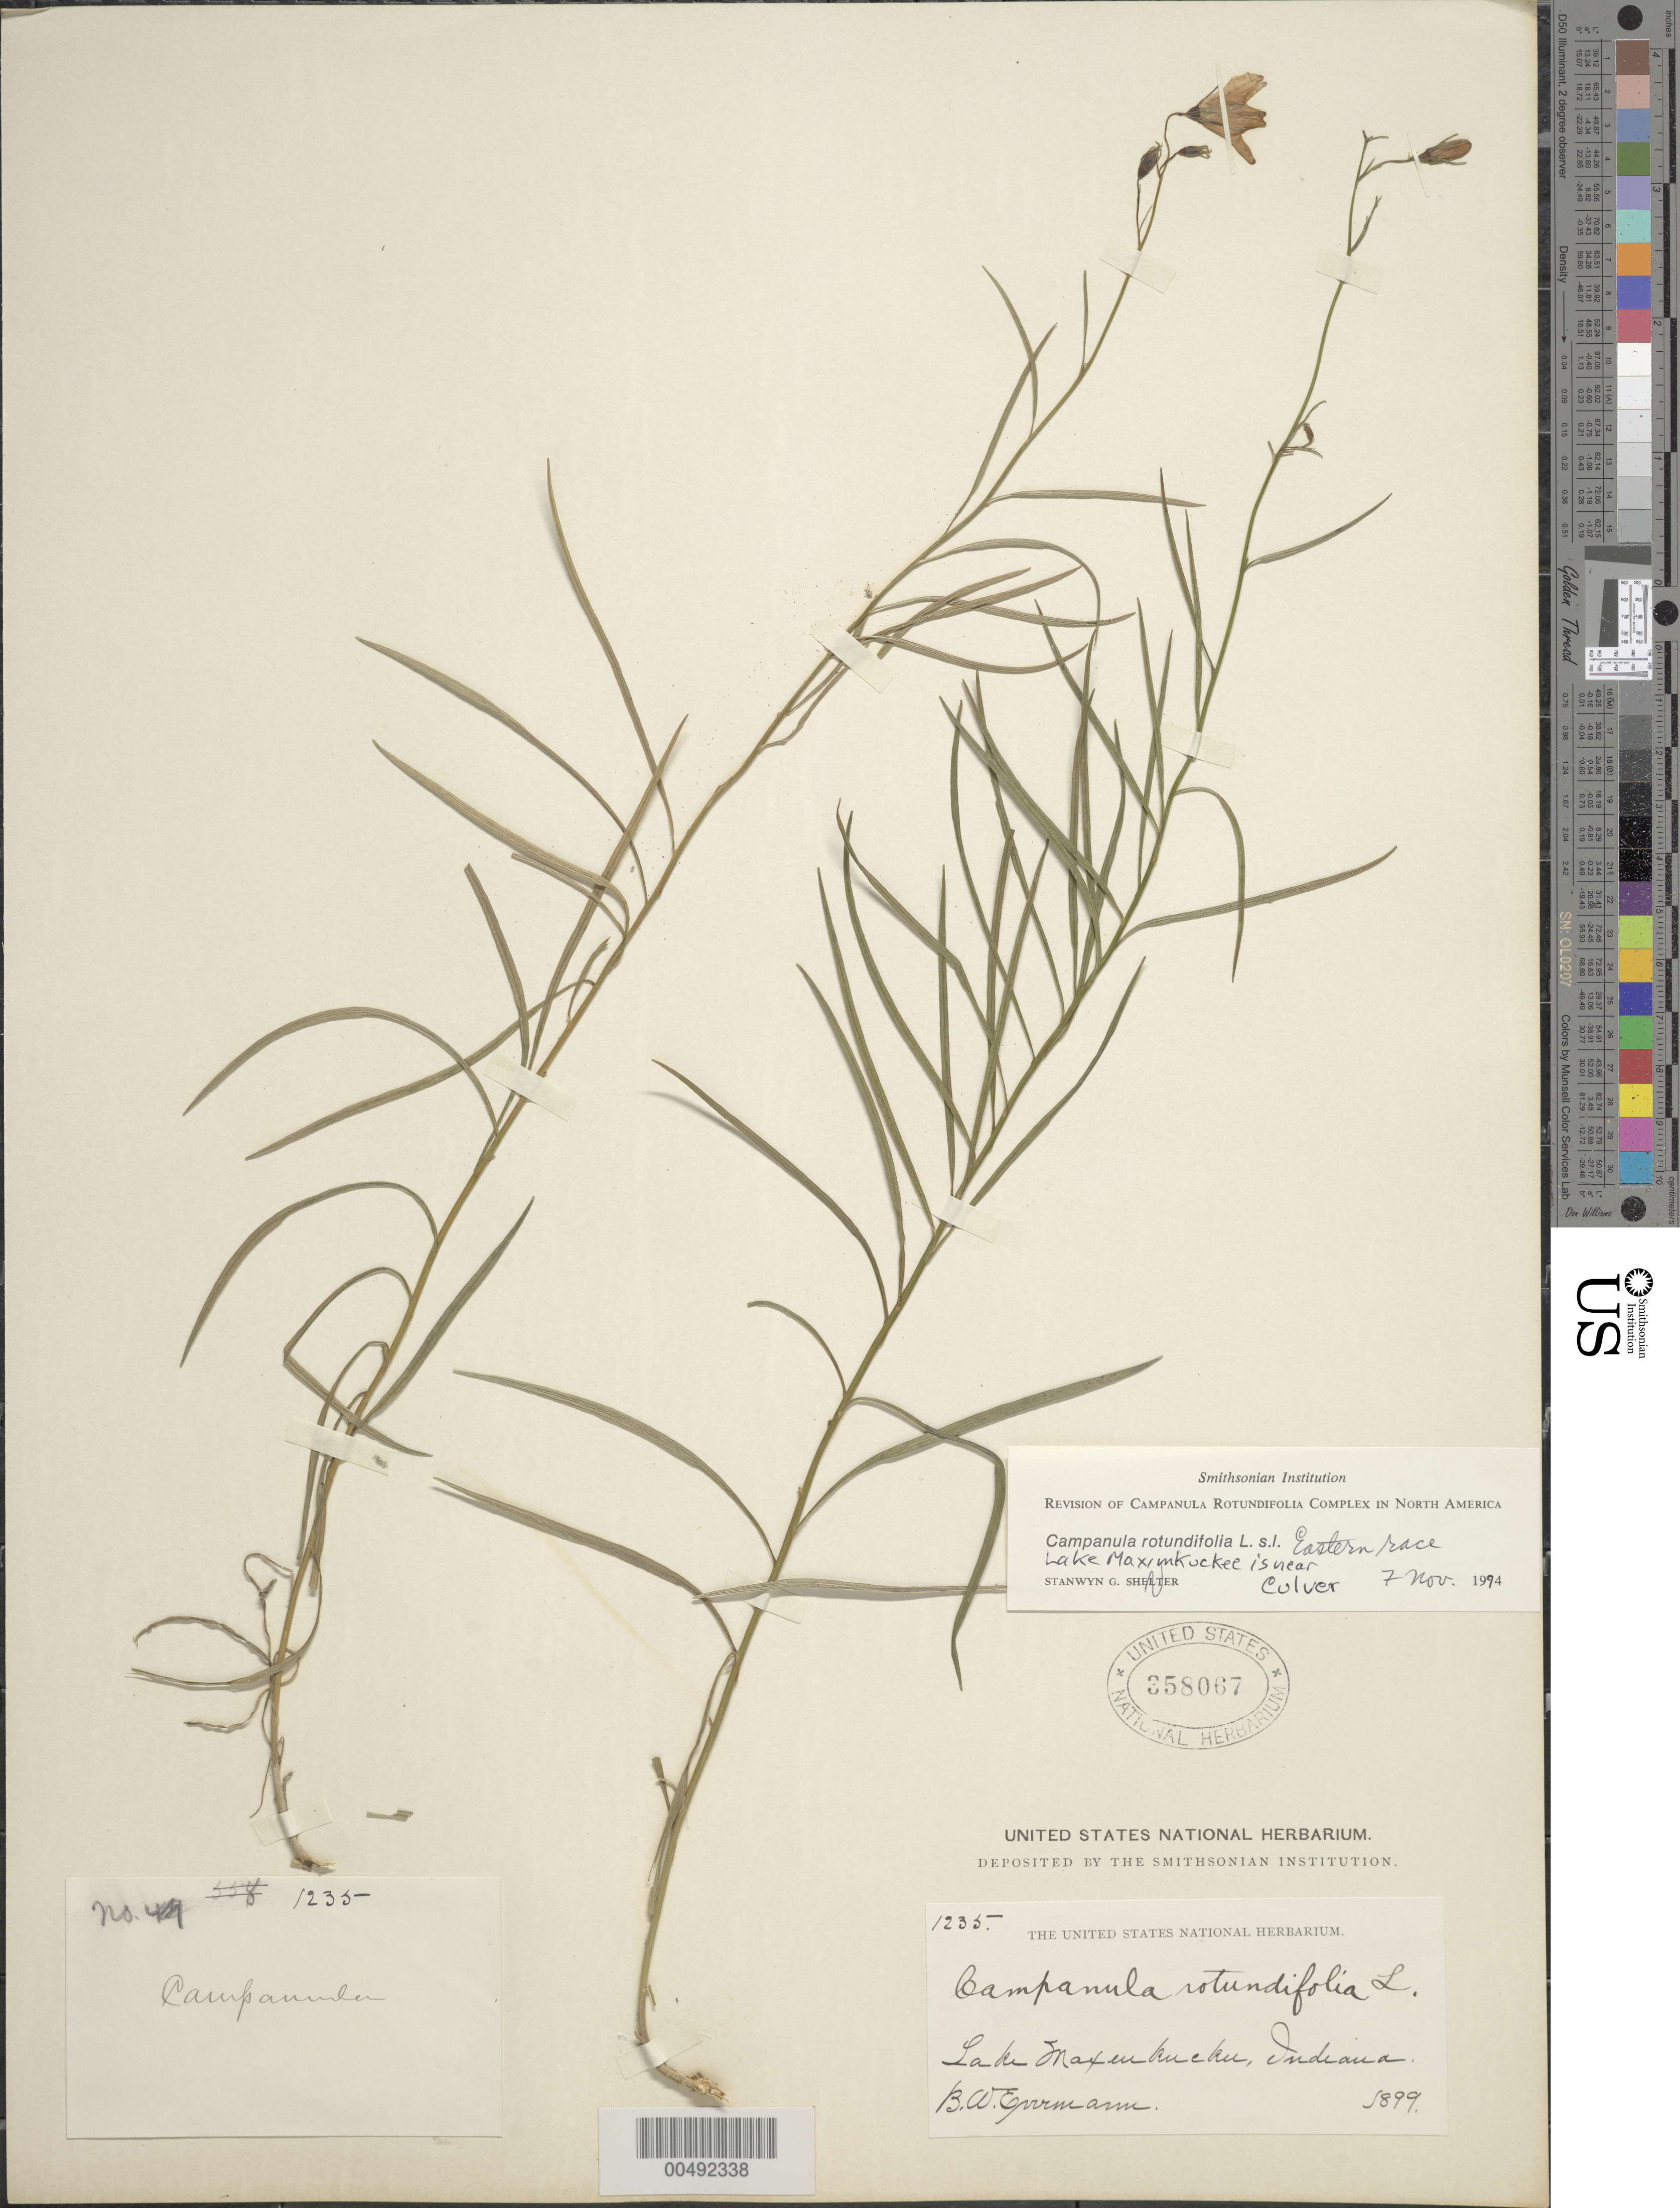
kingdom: Plantae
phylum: Tracheophyta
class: Magnoliopsida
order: Asterales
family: Campanulaceae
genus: Campanula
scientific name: Campanula rotundifolia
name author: L.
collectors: B. W. Evermann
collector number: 1235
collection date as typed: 1899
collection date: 1899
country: United States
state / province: Indiana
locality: Lake Maxinkuckee [near Culver]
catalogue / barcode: US 358067